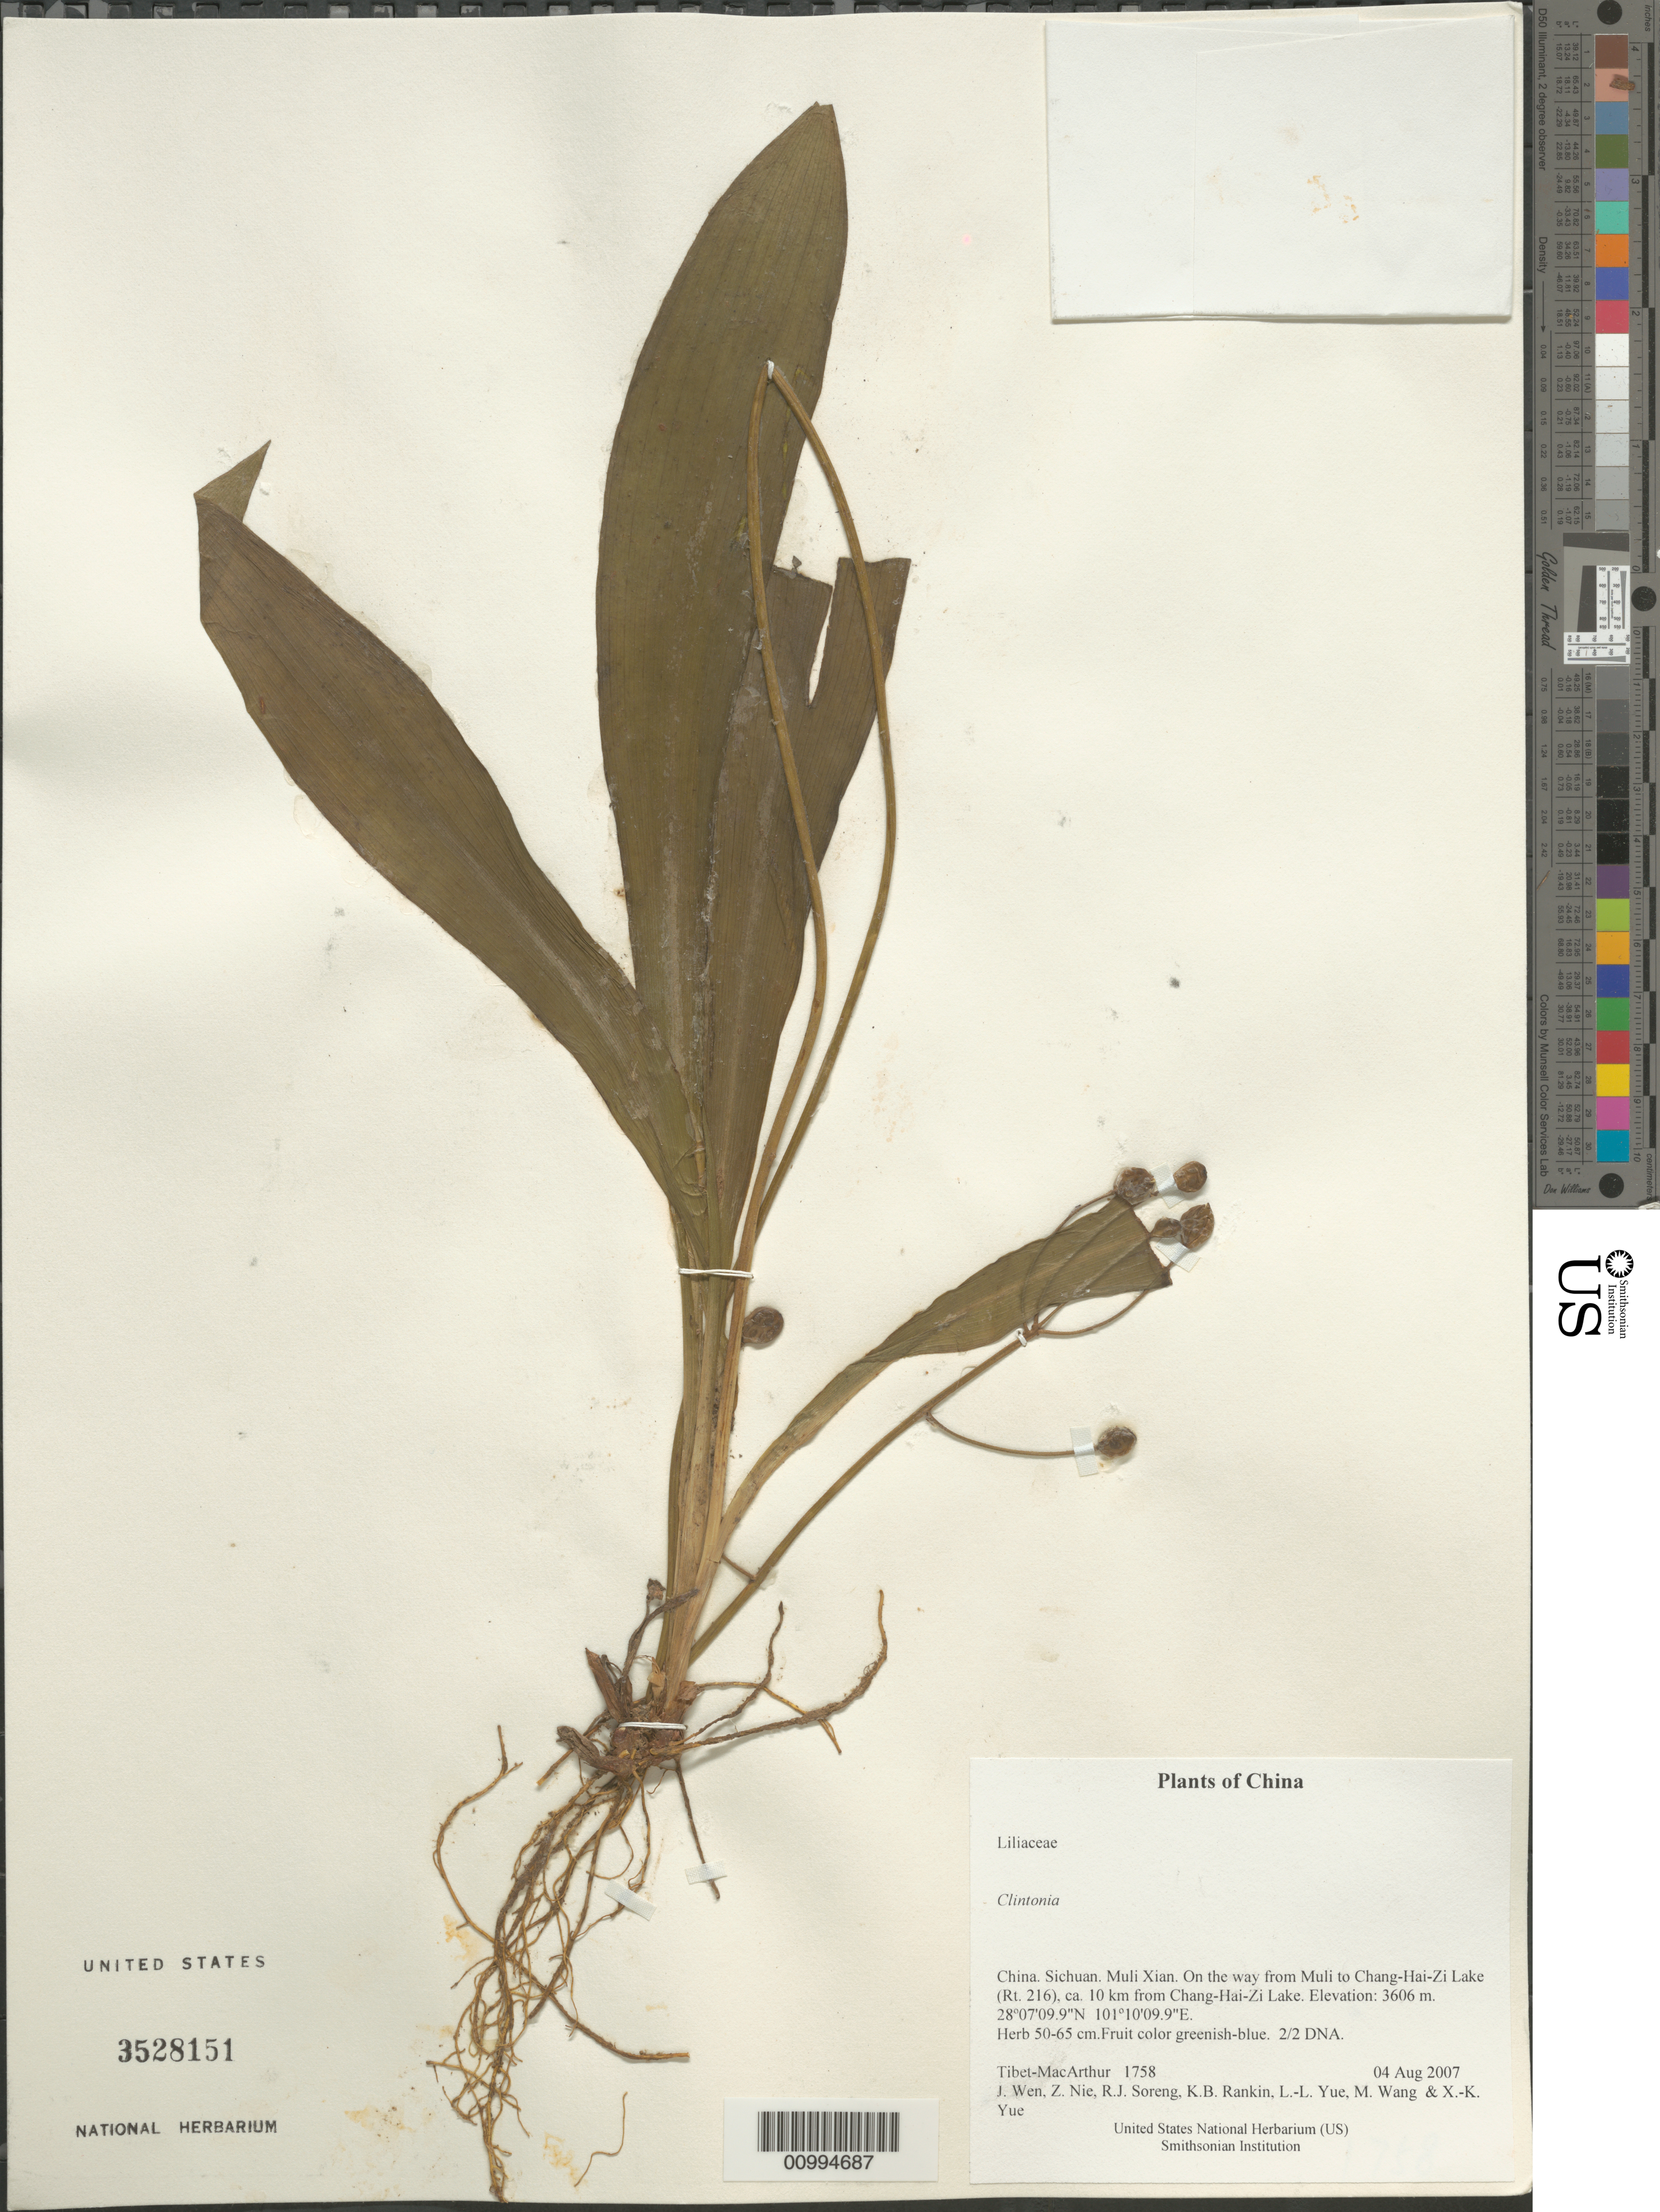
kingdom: Plantae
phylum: Tracheophyta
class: Liliopsida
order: Liliales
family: Liliaceae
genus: Clintonia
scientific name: Clintonia sp.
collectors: Tibet-MacArthur, J. Wen, Z. Nie, R. J. Soreng, K. Rankin, L. Yue, M. Wang & X. Yue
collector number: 1758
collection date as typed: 04 Aug 2007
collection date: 2007-08-04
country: China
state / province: Sichuan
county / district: Muli Xian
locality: On the way from Muli to Chang-Hai-Zi Lake (Rt. 216), ca. 10 km from Chang-Hai-Zi Lake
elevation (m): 3606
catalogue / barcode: US 3528151